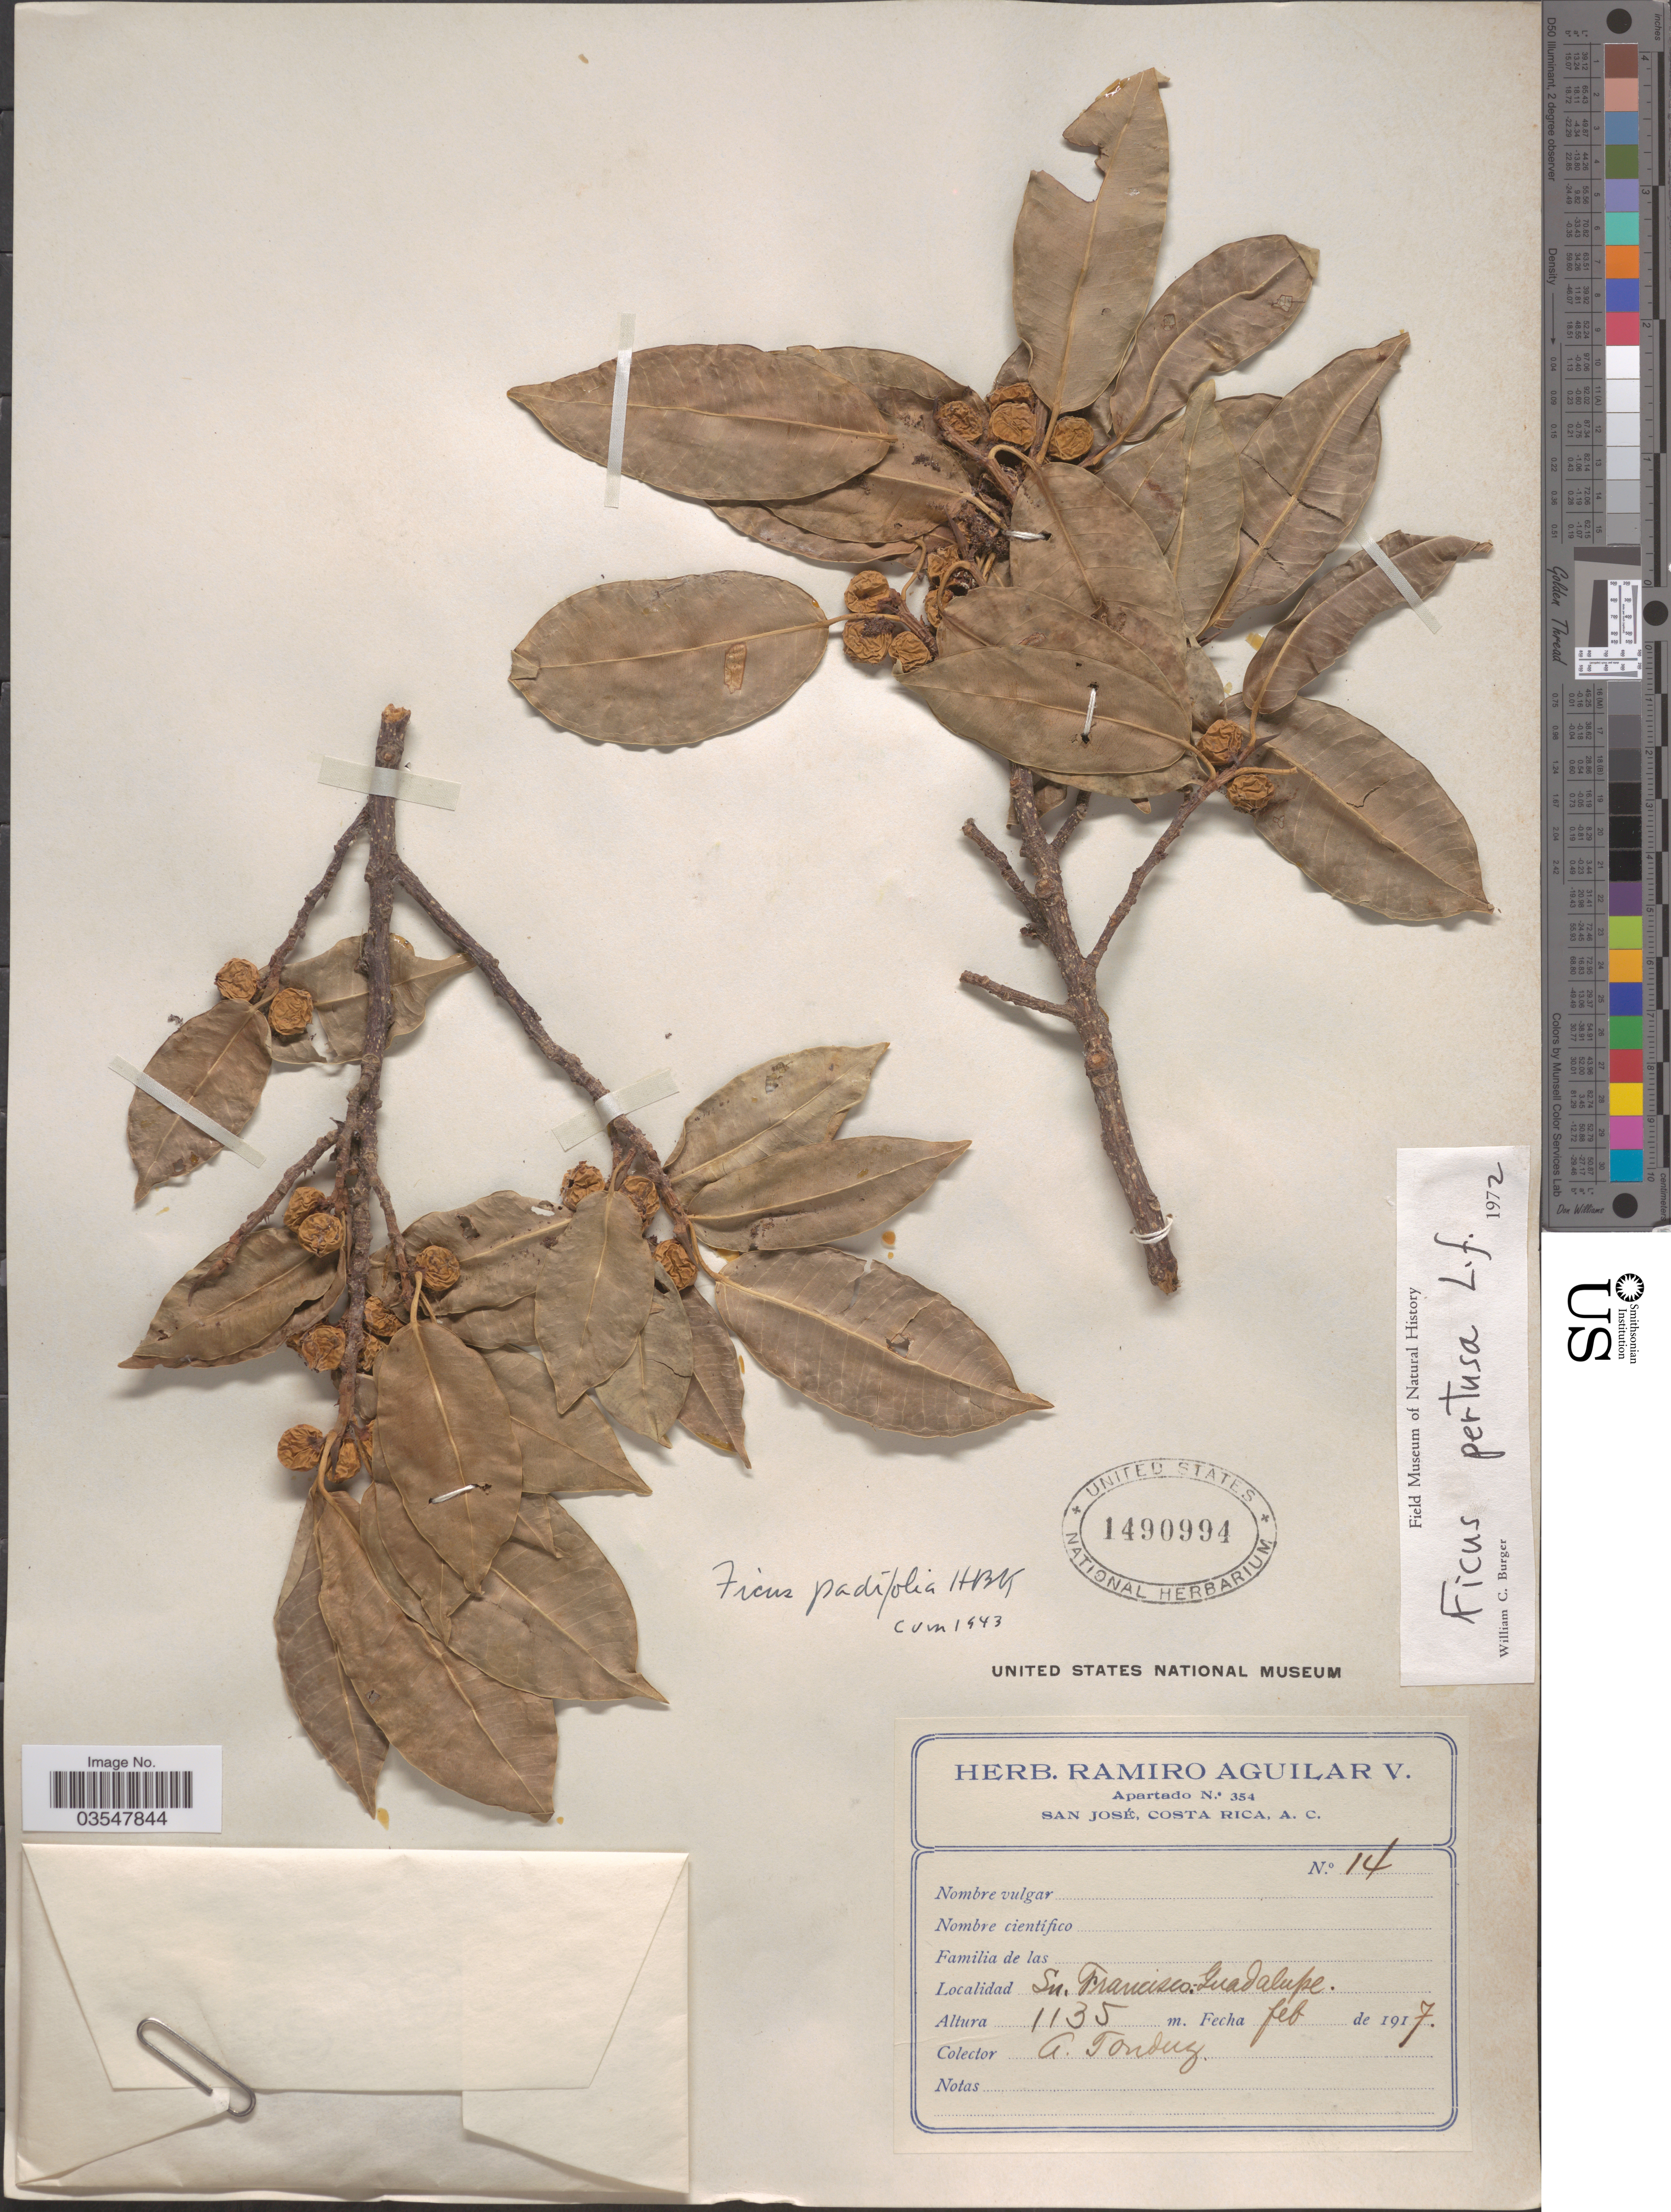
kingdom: Plantae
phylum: Tracheophyta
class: Magnoliopsida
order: Rosales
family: Moraceae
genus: Ficus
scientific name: Ficus pertusa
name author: L. f.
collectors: A. Tonduz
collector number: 14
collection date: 1917-02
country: Mexico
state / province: Baja California Norte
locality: Sn. Francisco. Guadalupe.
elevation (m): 1135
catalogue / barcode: US 1490994